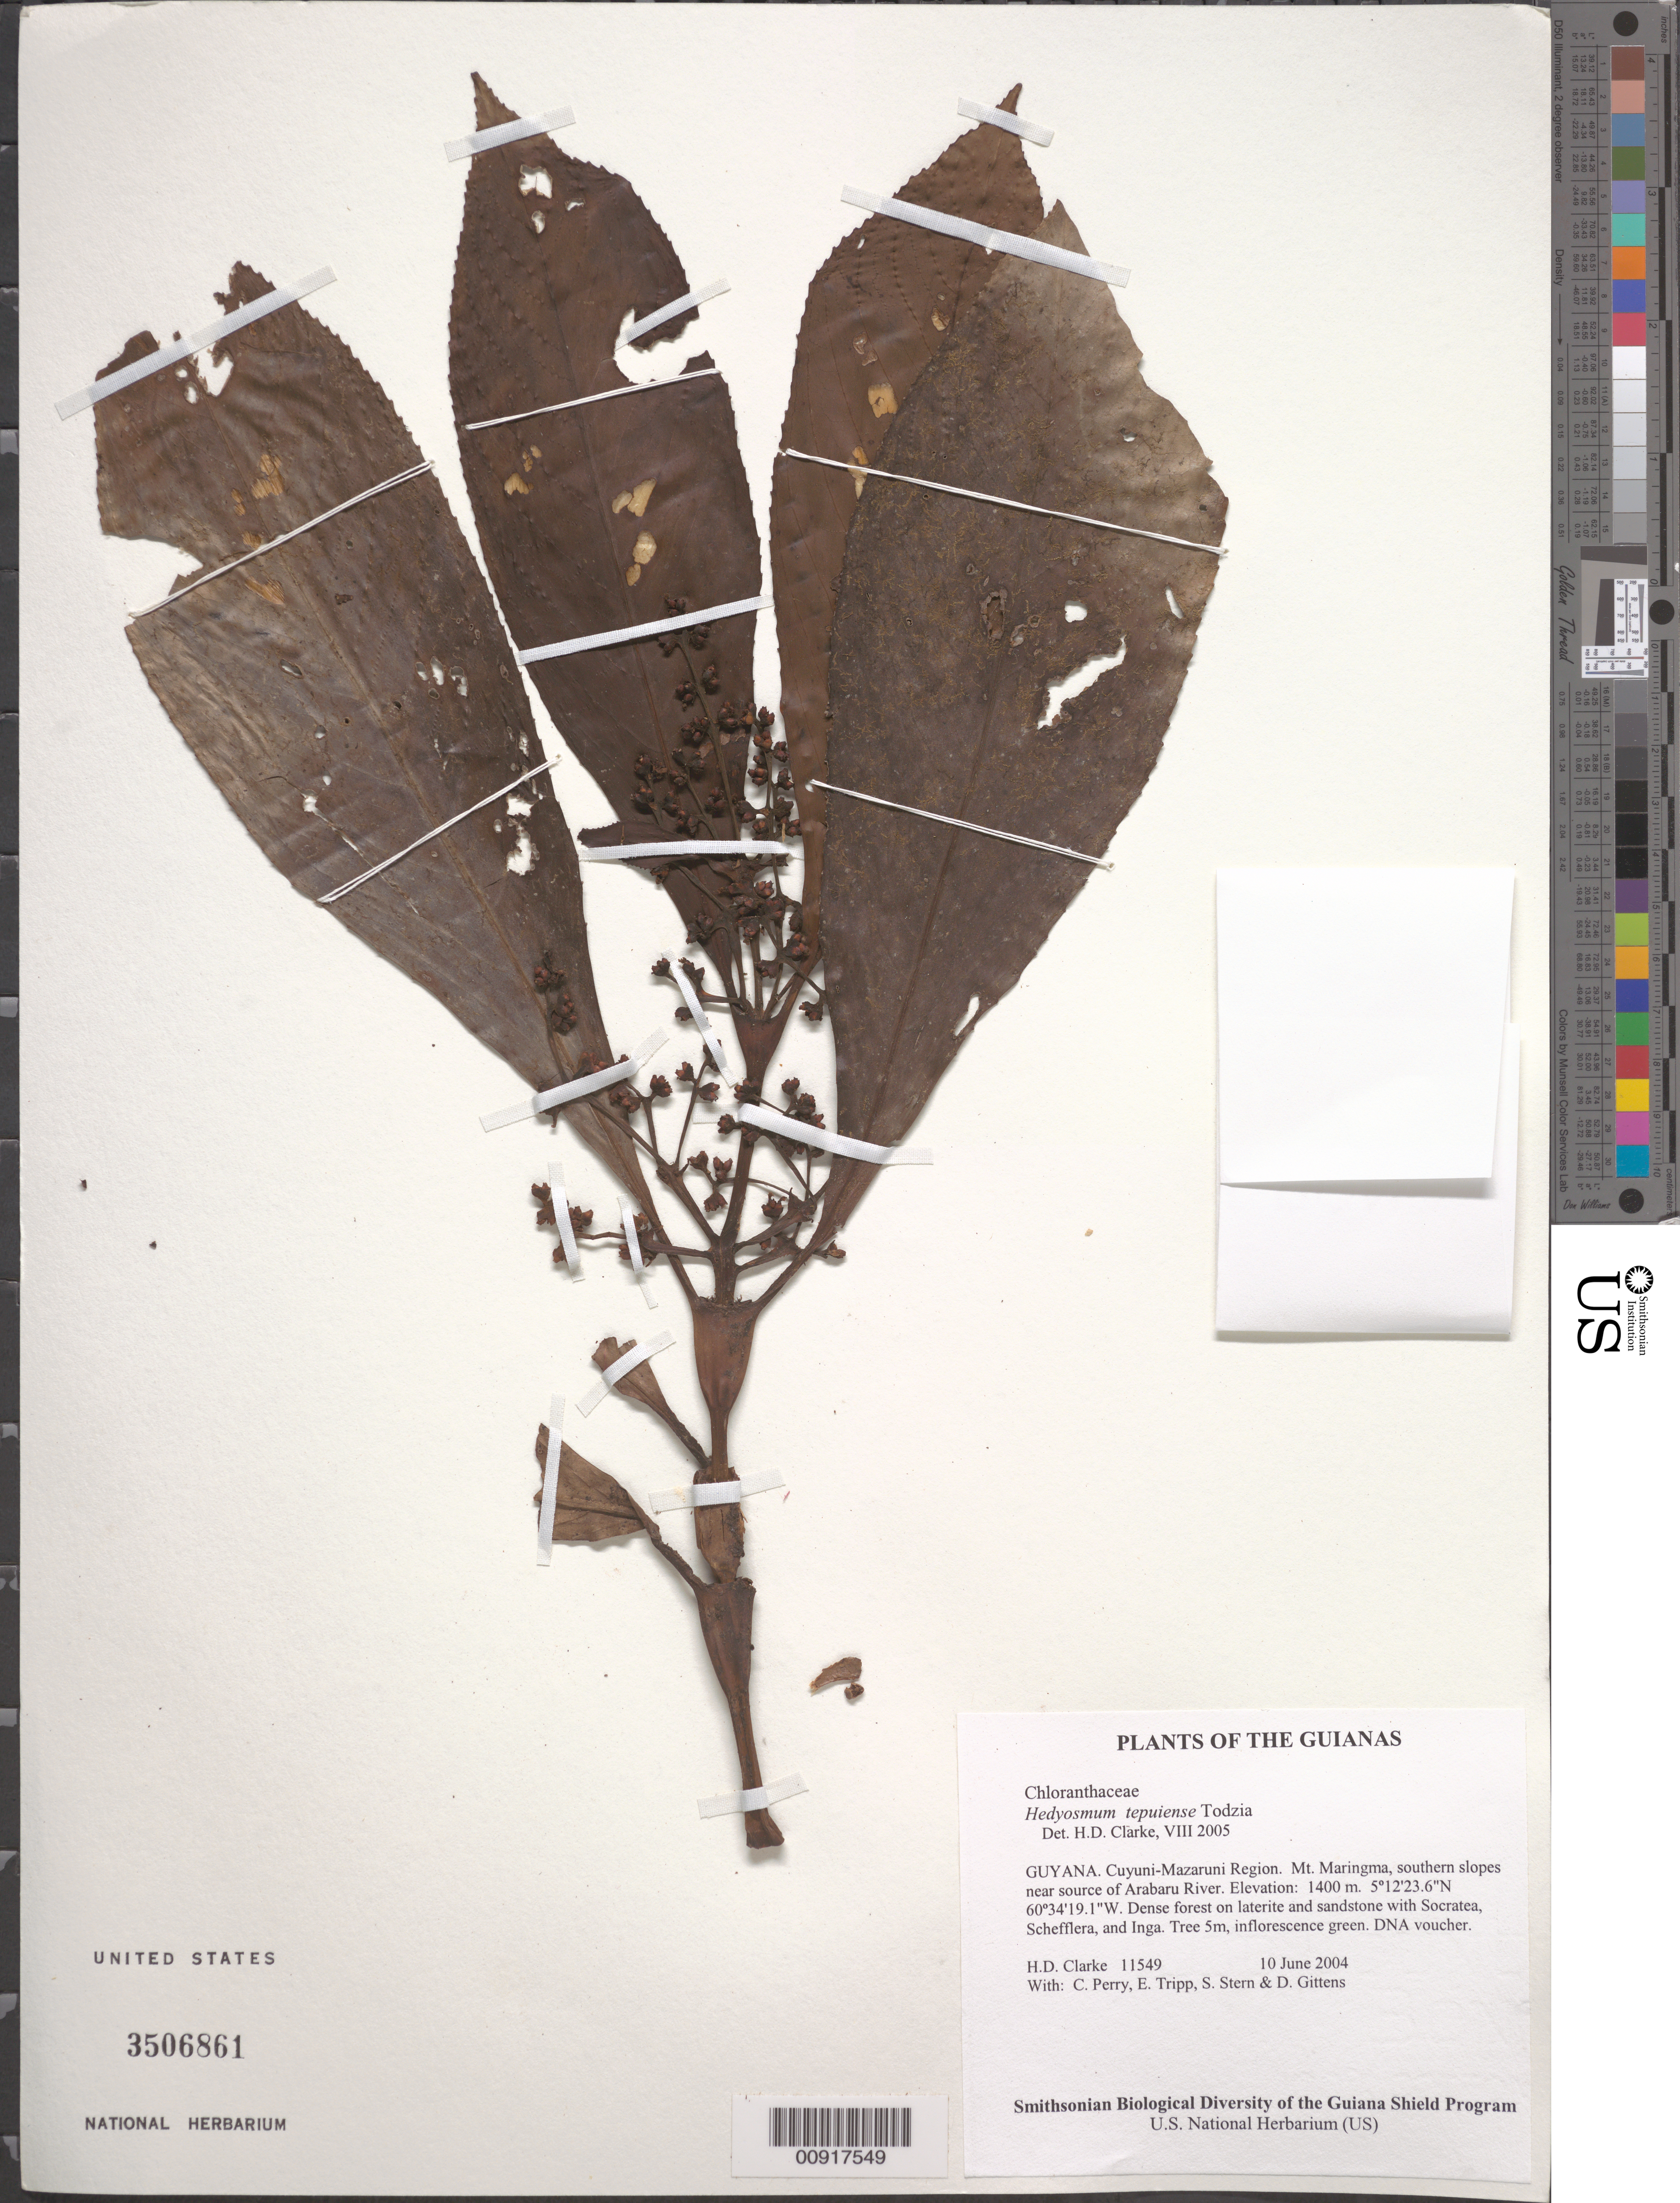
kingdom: Plantae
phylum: Tracheophyta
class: Magnoliopsida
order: Chloranthales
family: Chloranthaceae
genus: Hedyosmum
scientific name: Hedyosmum tepuiense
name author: Todzia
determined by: Clarke, H. D., University of North Carolina (Asheville)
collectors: H. D. Clarke, C. Perry, E. Tripp, S. R. Stern & D. Gittens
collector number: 11549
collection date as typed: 10 June 2004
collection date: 2004-06-10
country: Guyana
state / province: Cuyuni-Mazaruni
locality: Mt. Maringma, southern slopes near source of Arabaru River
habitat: Dense forest on laterite and sandstone with Socratea, Schefflera, and Inga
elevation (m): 1400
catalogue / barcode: US 3506861